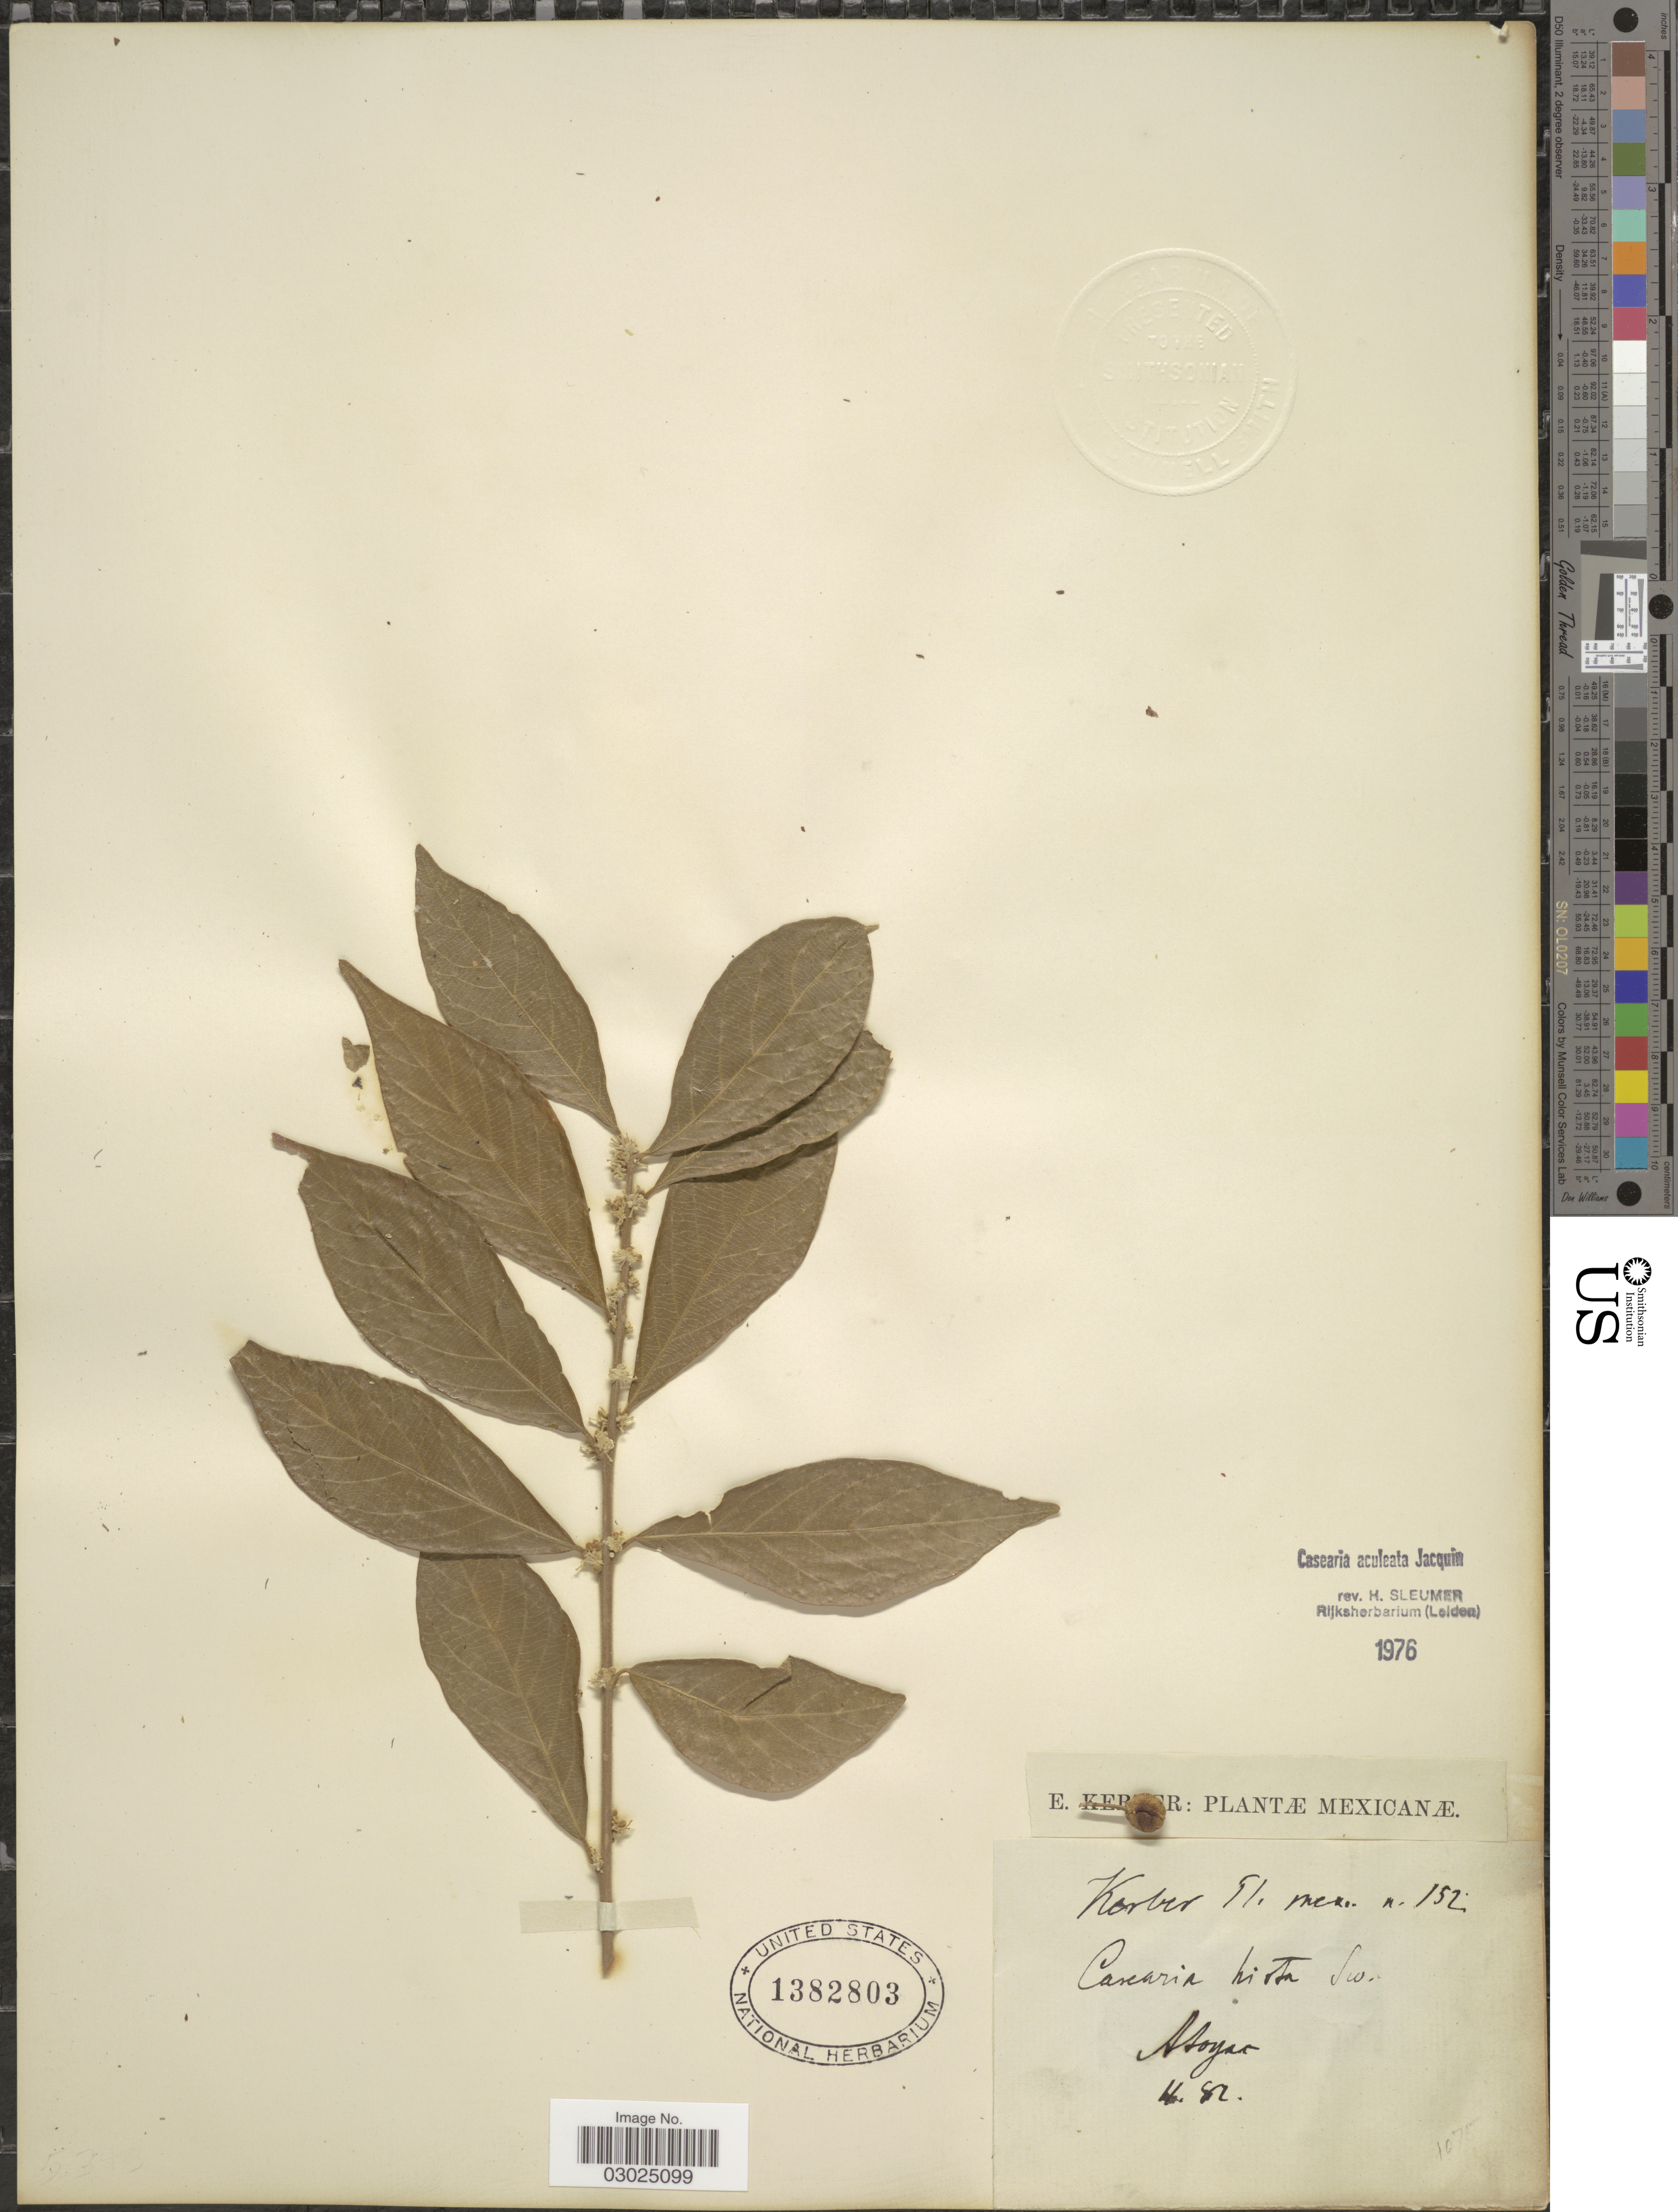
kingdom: Plantae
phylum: Tracheophyta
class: Magnoliopsida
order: Malpighiales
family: Salicaceae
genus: Casearia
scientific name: Casearia aculeata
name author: Jacq.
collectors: E. Kerber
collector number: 152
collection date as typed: Transcribed d/m/y: /4/82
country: Mexico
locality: Atoyac.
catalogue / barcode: US 1382803